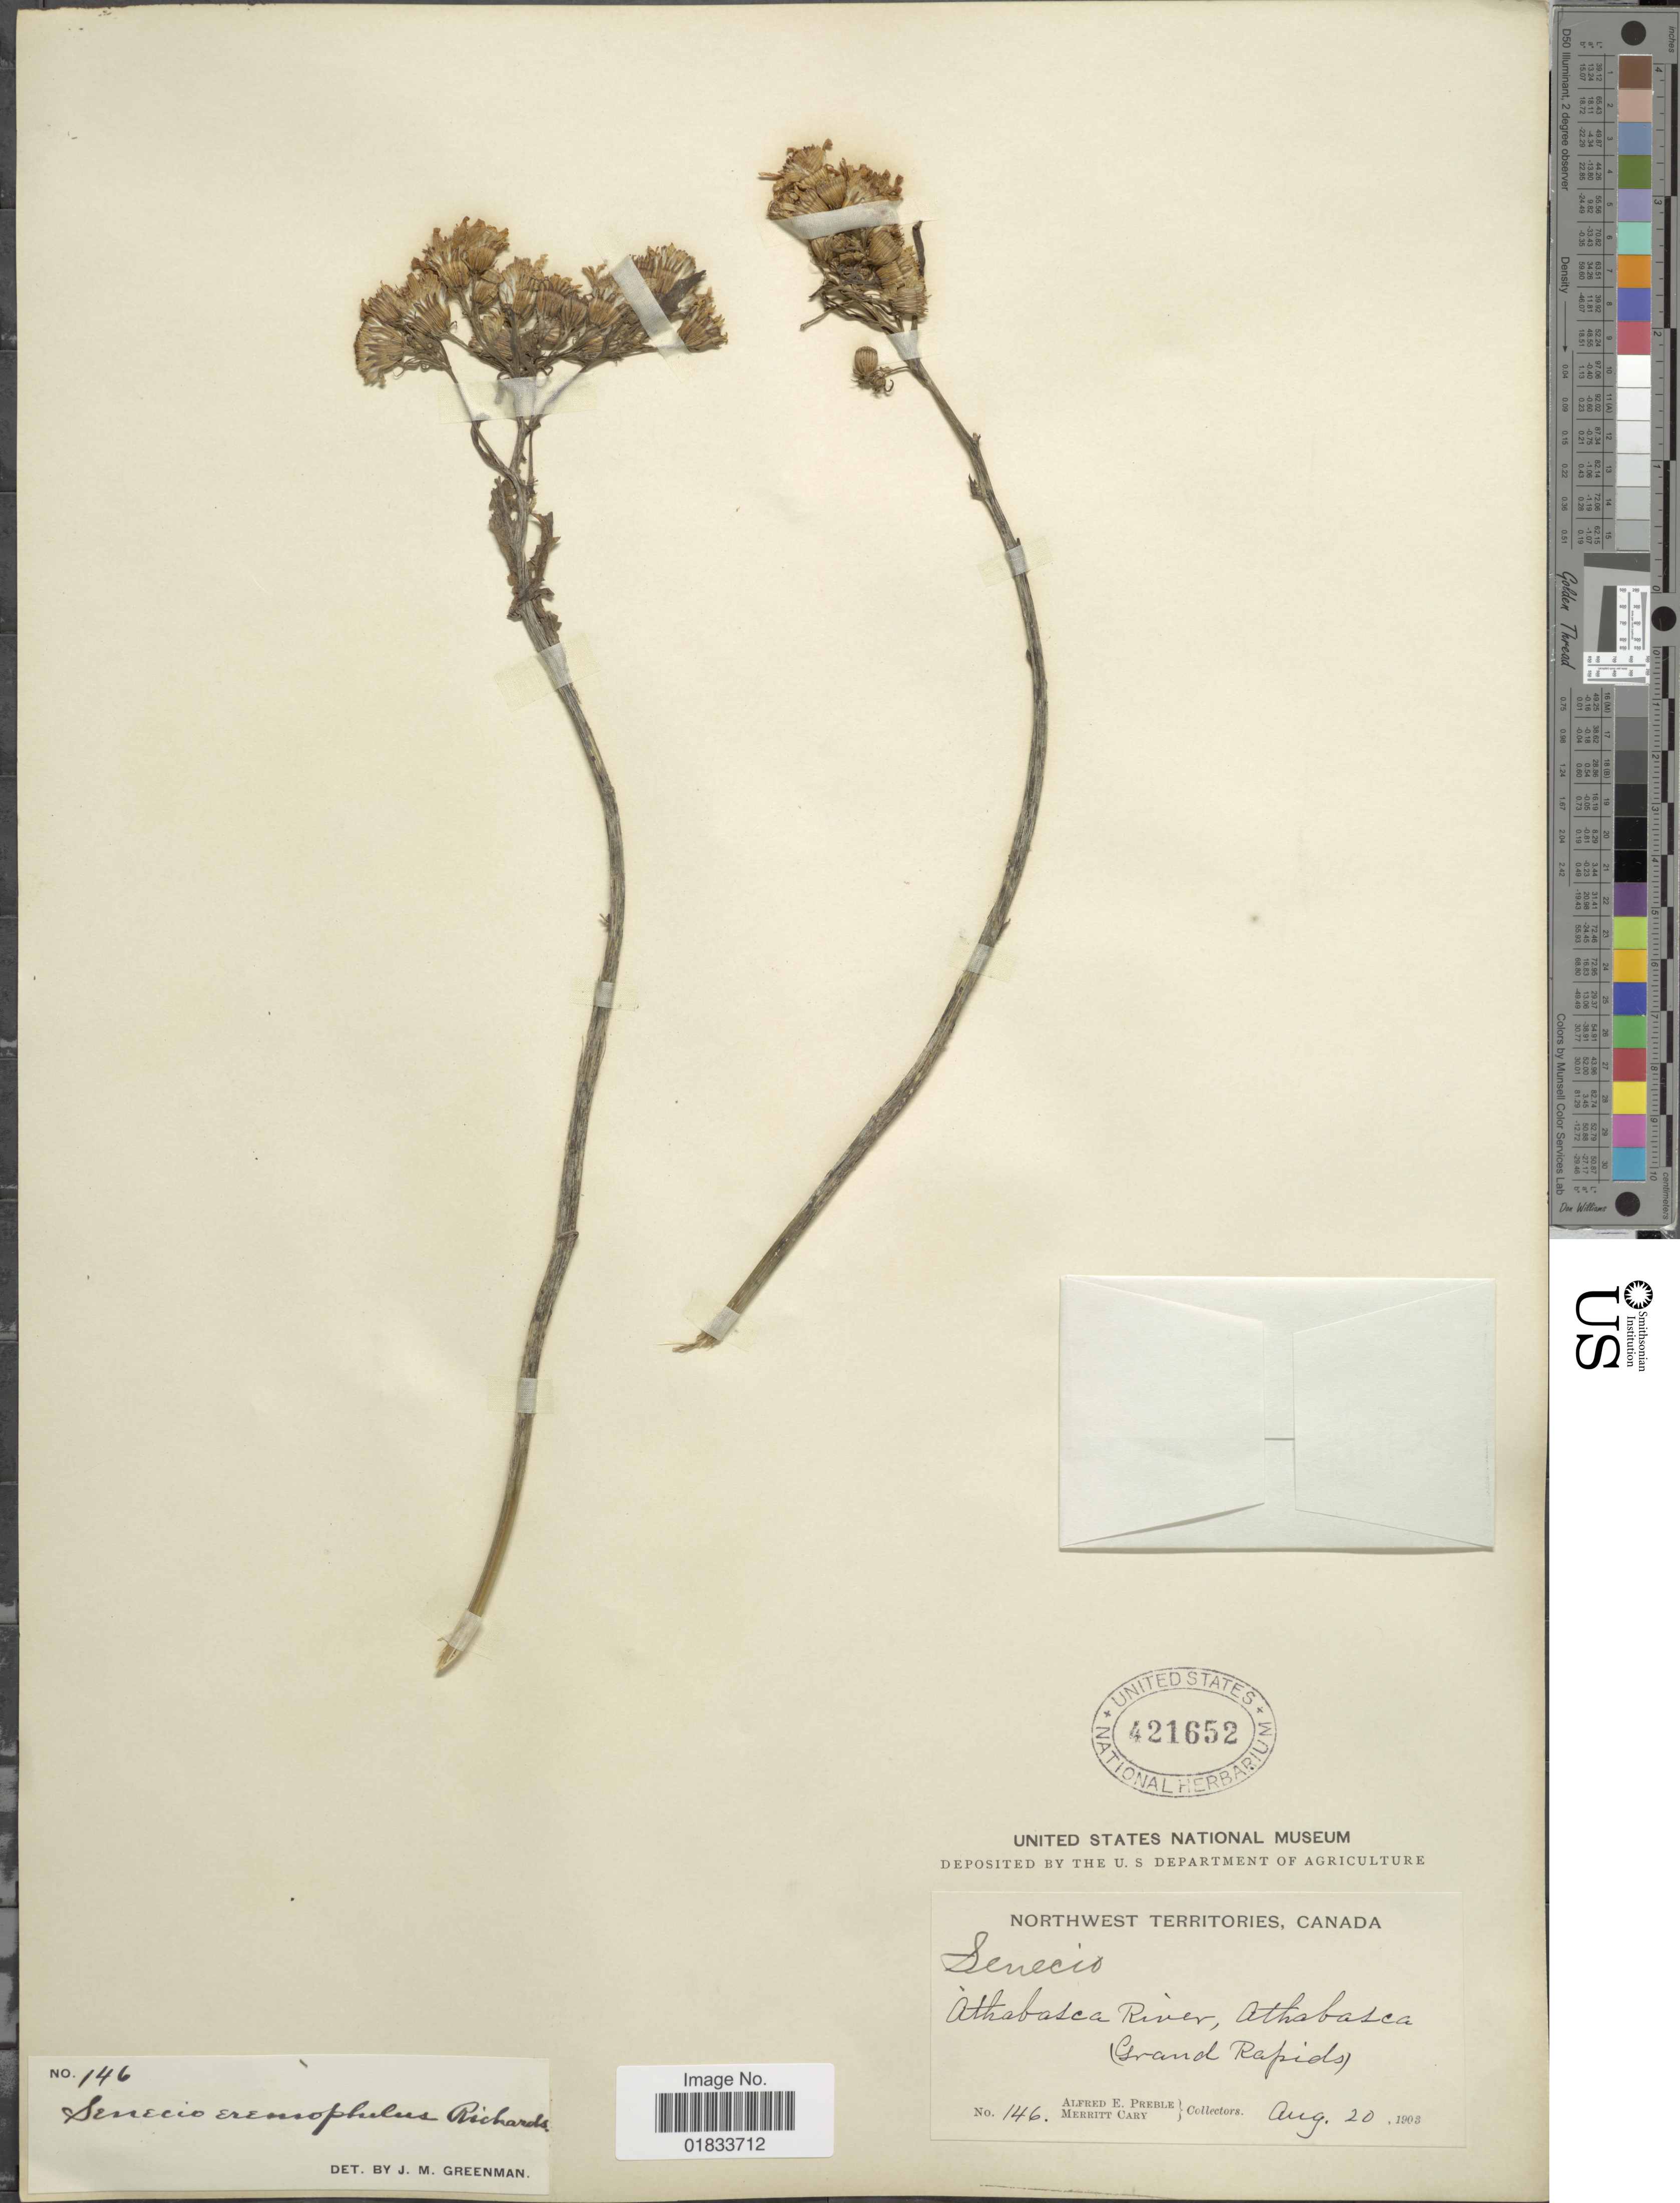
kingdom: Plantae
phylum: Tracheophyta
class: Magnoliopsida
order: Asterales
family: Asteraceae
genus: Senecio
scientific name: Senecio eremophilus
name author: Richardson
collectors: A. Preble & M. Cary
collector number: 146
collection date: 1903-08-20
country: Canada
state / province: Northwest Territories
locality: Athabasca River, Athabasca (Grand Rapids)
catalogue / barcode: US 421652